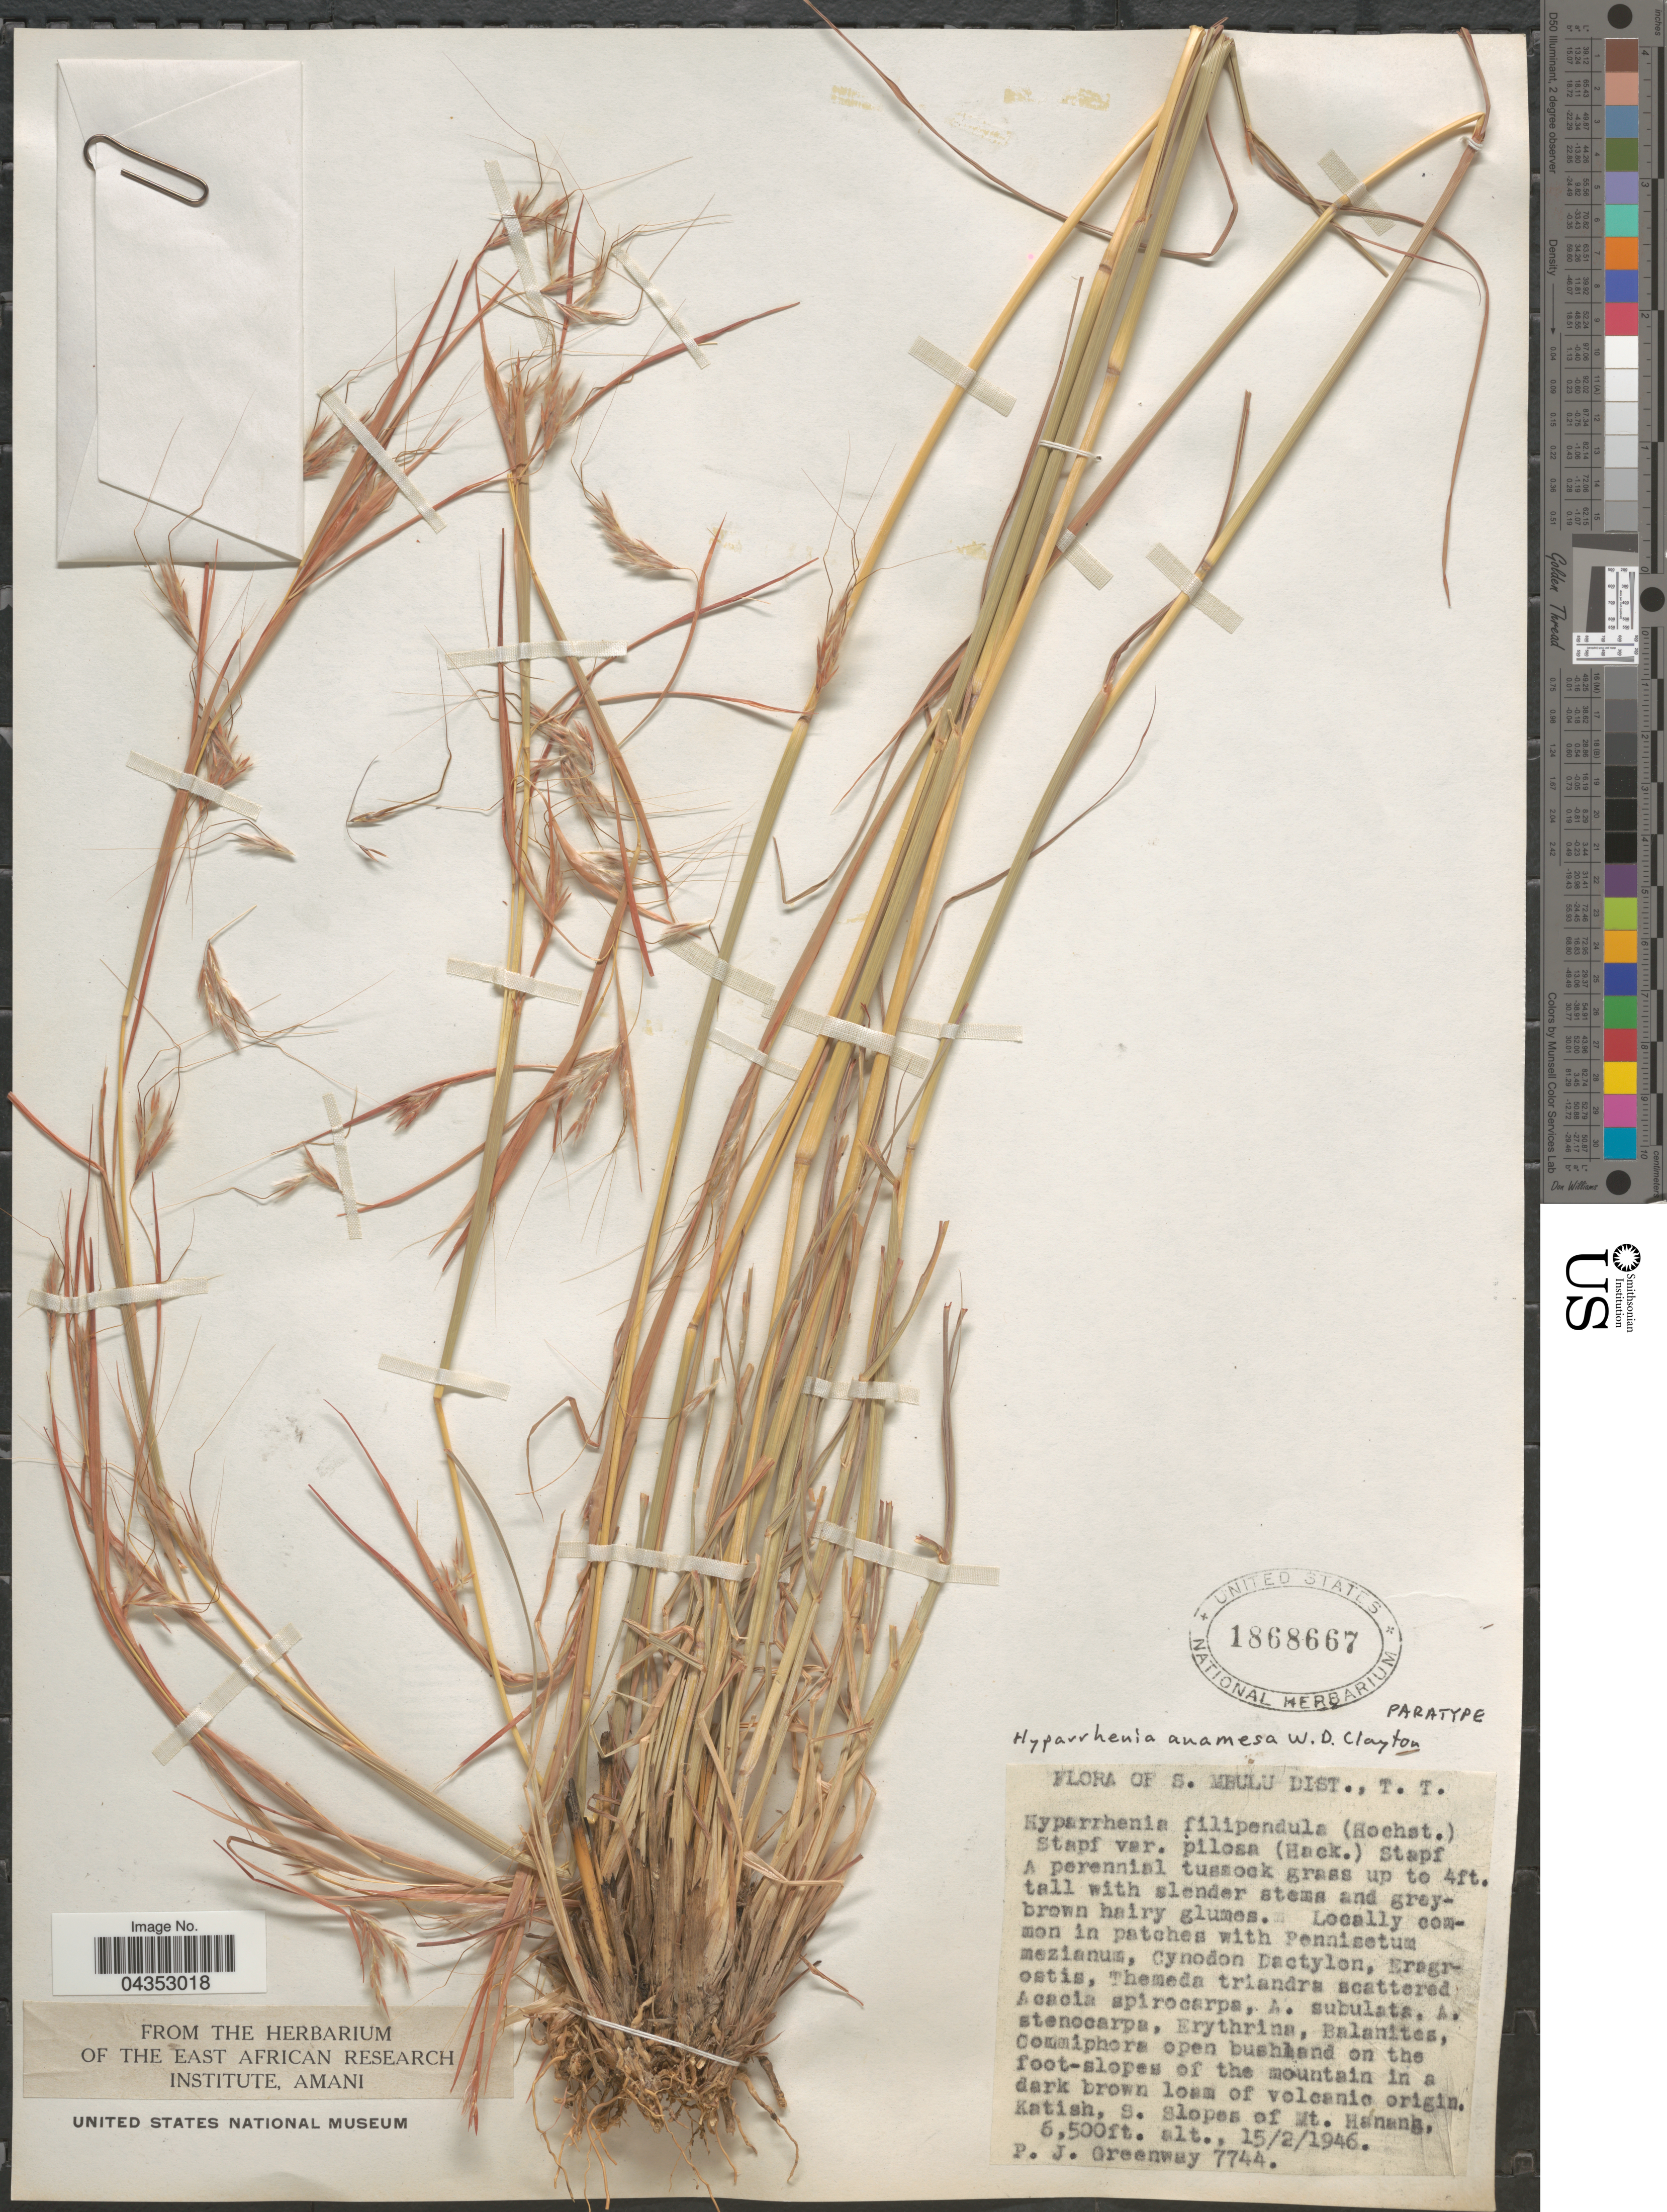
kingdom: Plantae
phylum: Tracheophyta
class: Liliopsida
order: Poales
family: Poaceae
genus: Hyparrhenia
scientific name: Hyparrhenia anamesa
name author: Clayton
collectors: P. J. Greenway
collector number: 7744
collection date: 1946-02-15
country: Tanzania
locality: S. Mbulu Dist., T. T. Open bushland on the foot-slopes of the mountain in a dark brown loam of volcanic origin, Katish, S. Slopes of Mt. Hanang.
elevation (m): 1981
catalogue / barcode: US 1868667